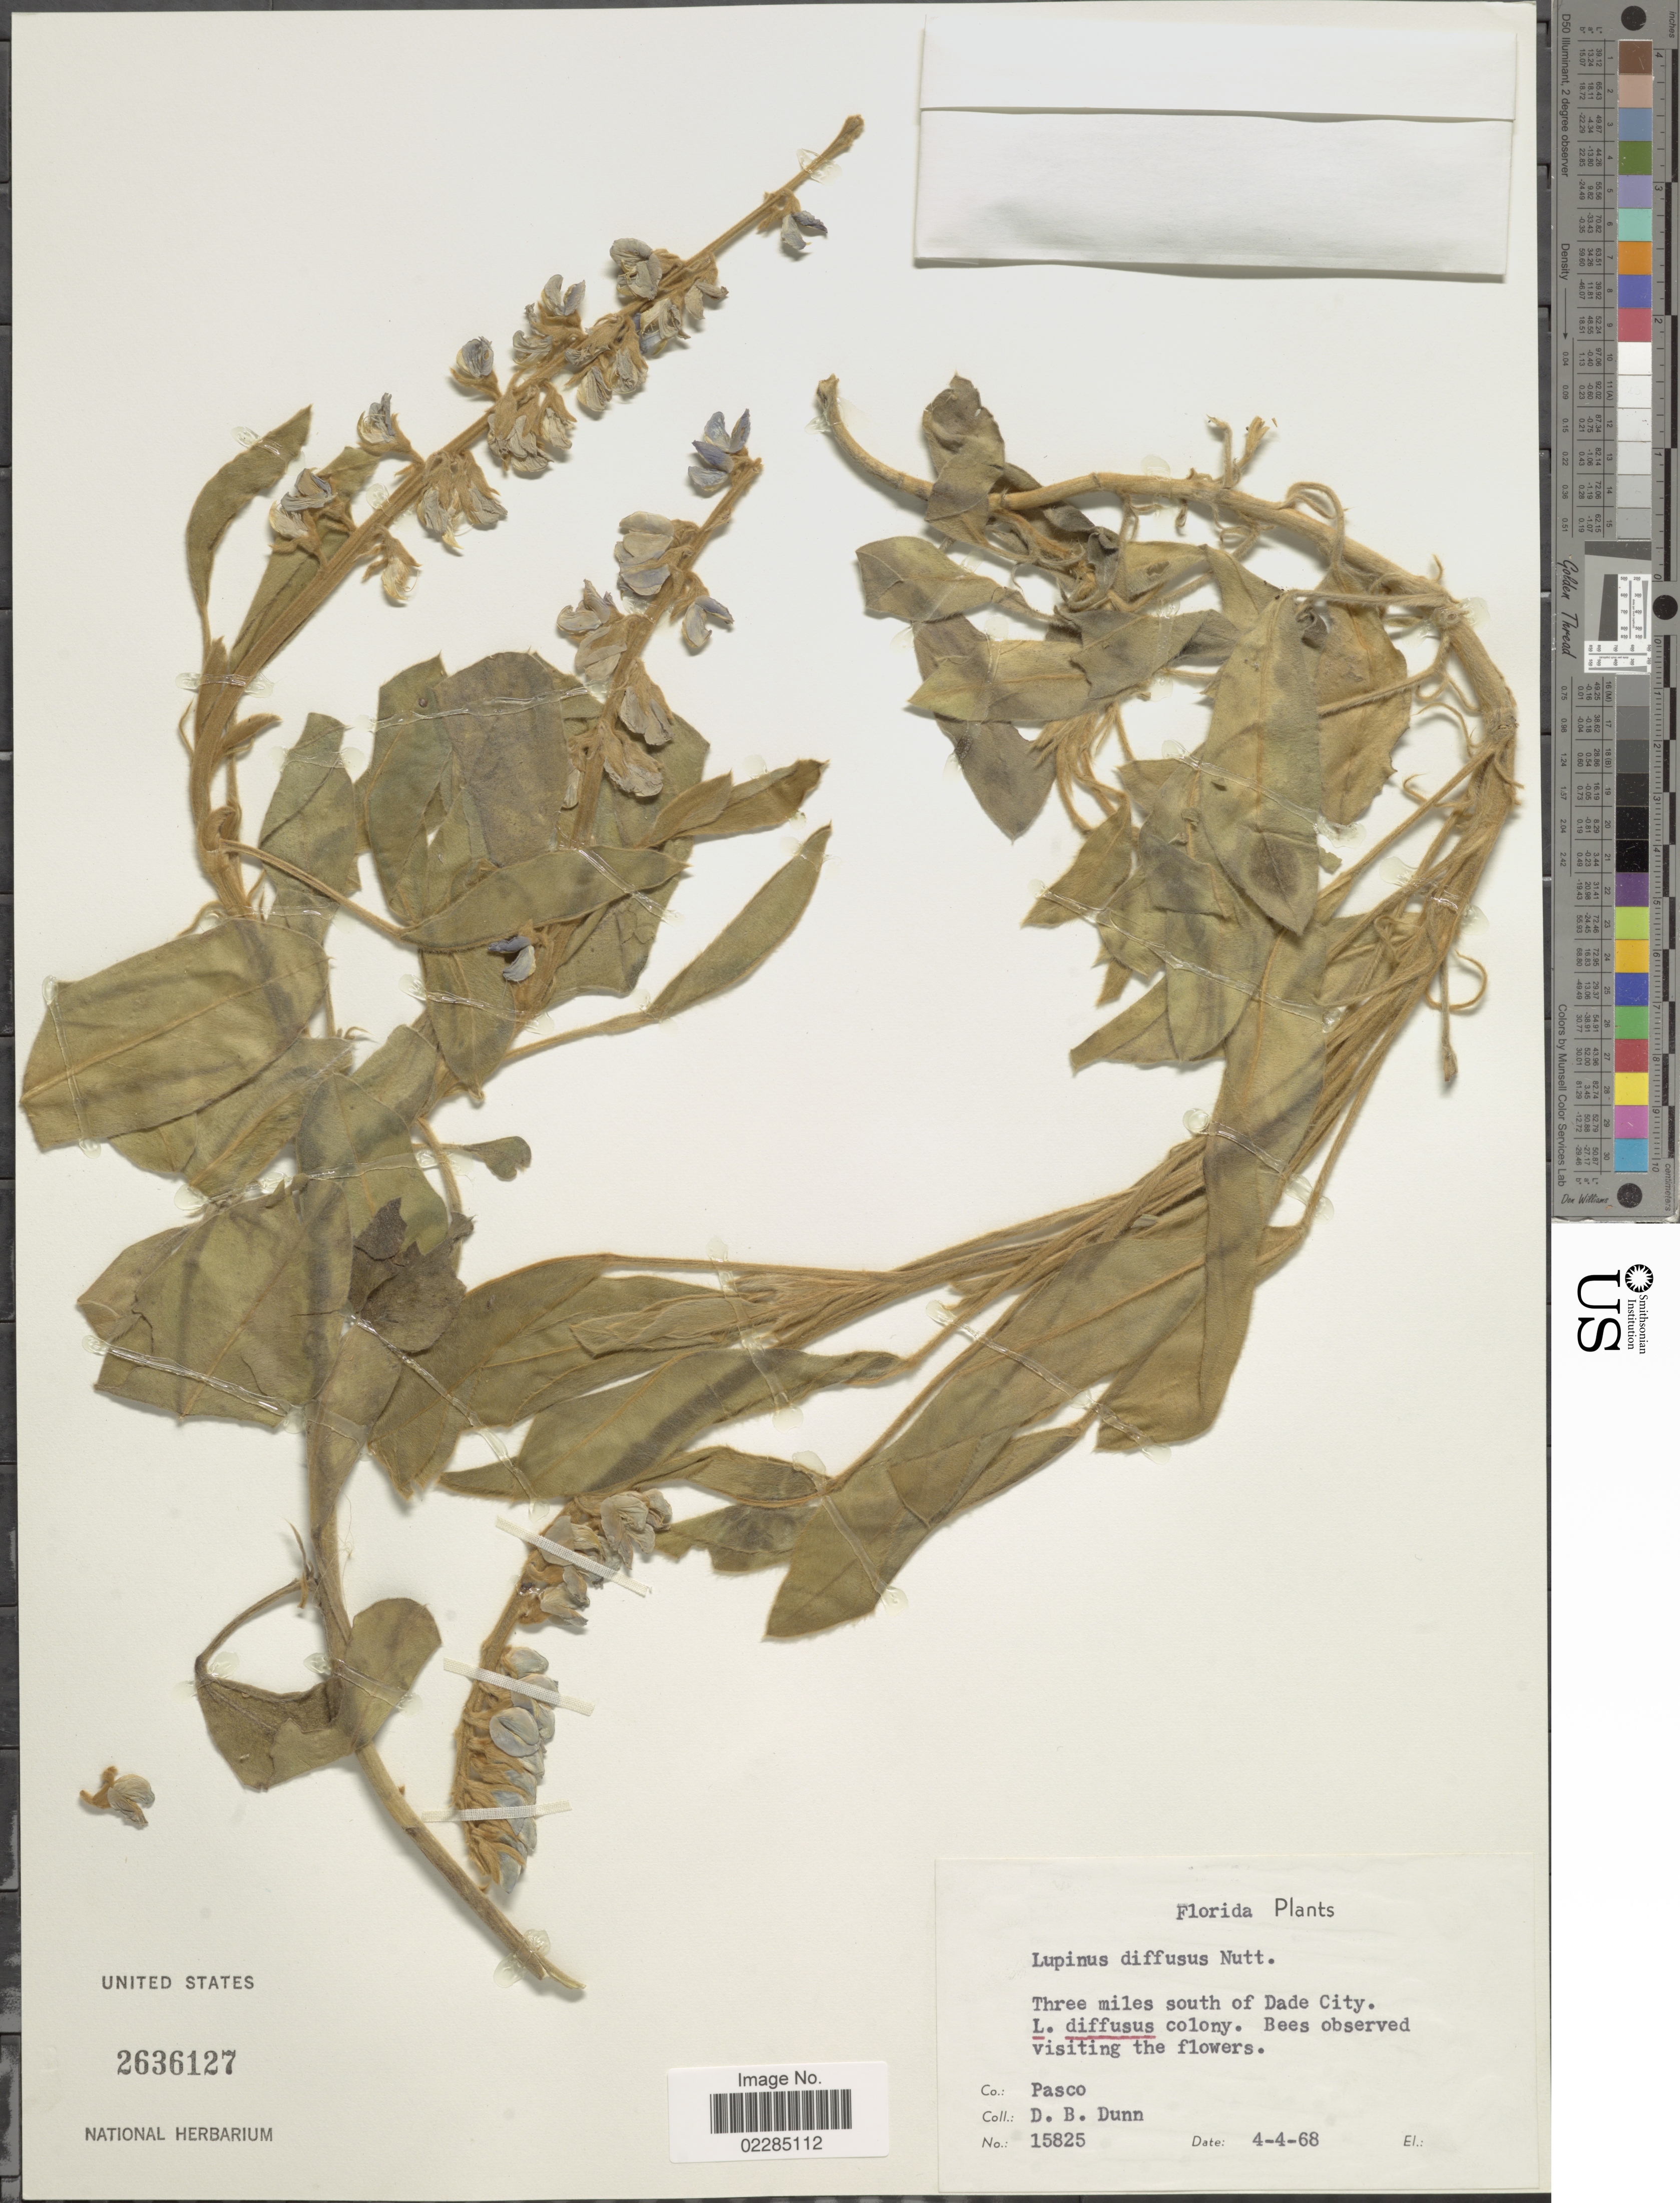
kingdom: Plantae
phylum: Tracheophyta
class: Magnoliopsida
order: Fabales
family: Fabaceae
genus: Lupinus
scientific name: Lupinus diffusus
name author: Nutt.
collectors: D. B. Dunn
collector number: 15825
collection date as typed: Transcribed d/m/y: 4/4/68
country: United States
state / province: Florida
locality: Three miles south of Dade City. Co.: Pasco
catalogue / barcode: US 2636127